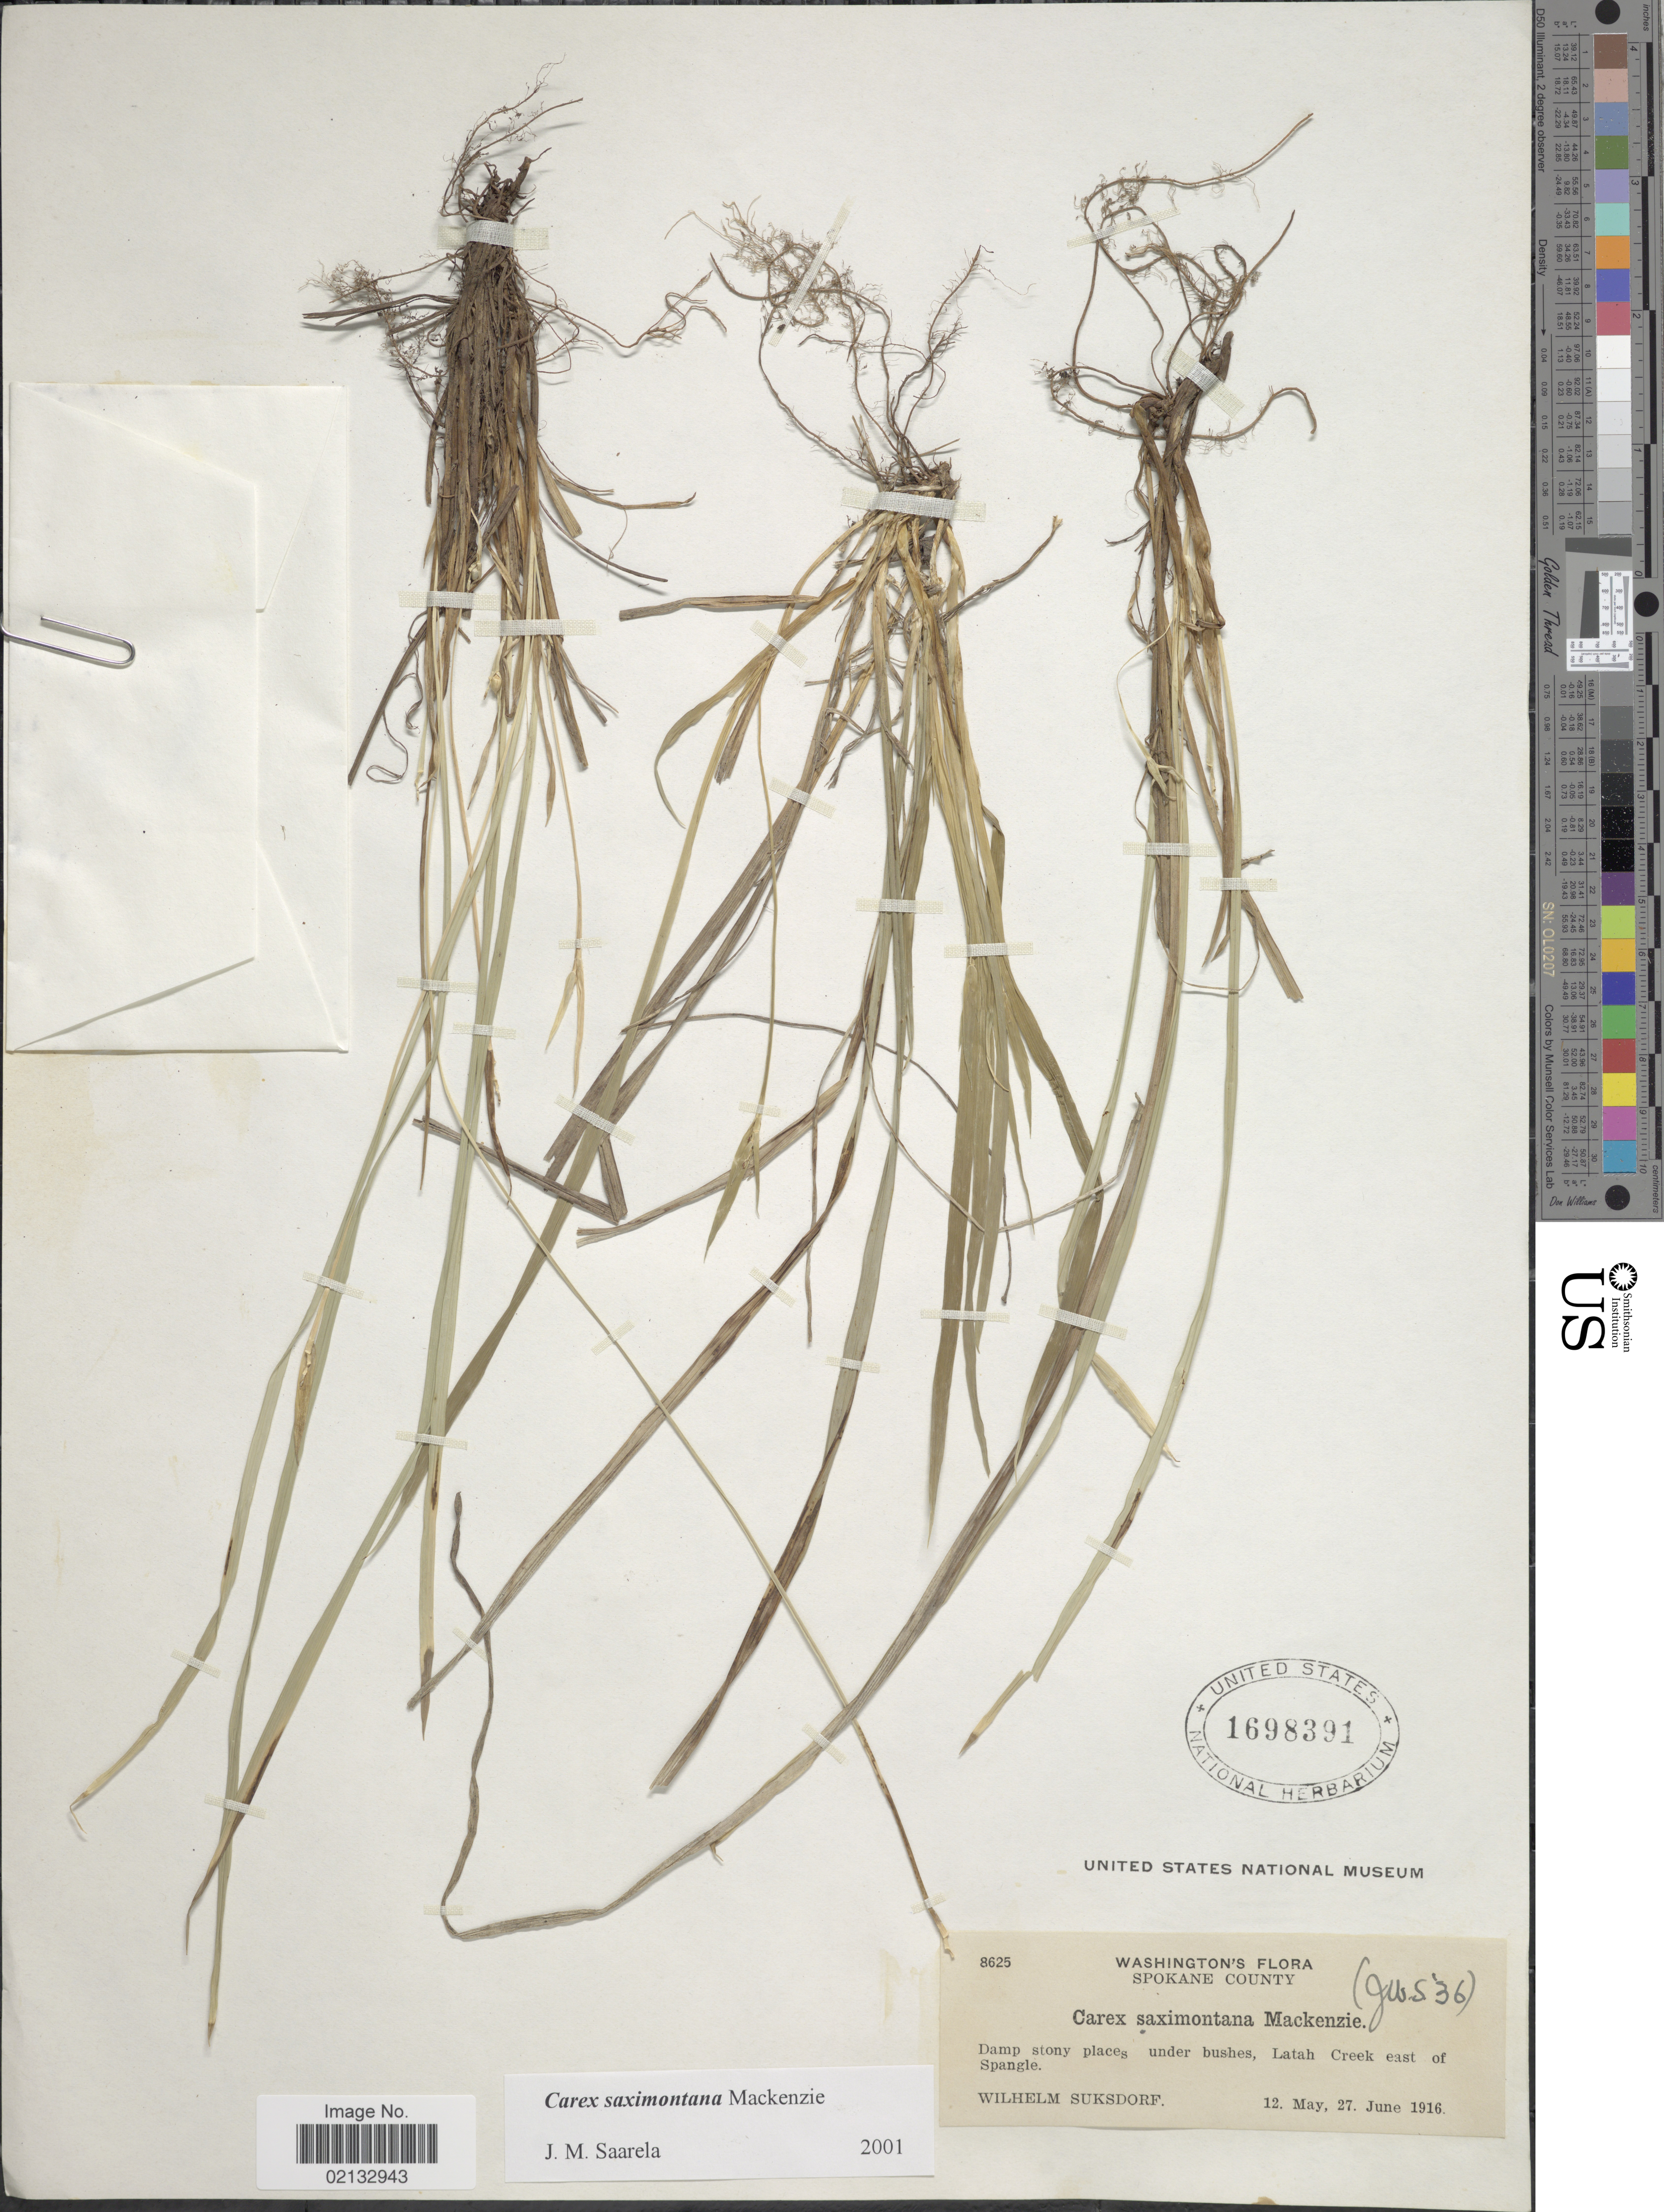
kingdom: Plantae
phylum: Tracheophyta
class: Liliopsida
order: Poales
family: Cyperaceae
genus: Carex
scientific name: Carex saximontana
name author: Mack.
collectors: W. N. Suksdorf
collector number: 8625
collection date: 1916-05-12/1916-06-27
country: United States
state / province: Washington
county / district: Spokane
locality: Spokane County. Damp stony places under bushes, Latah Creek east of Spangle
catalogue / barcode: US 1698391